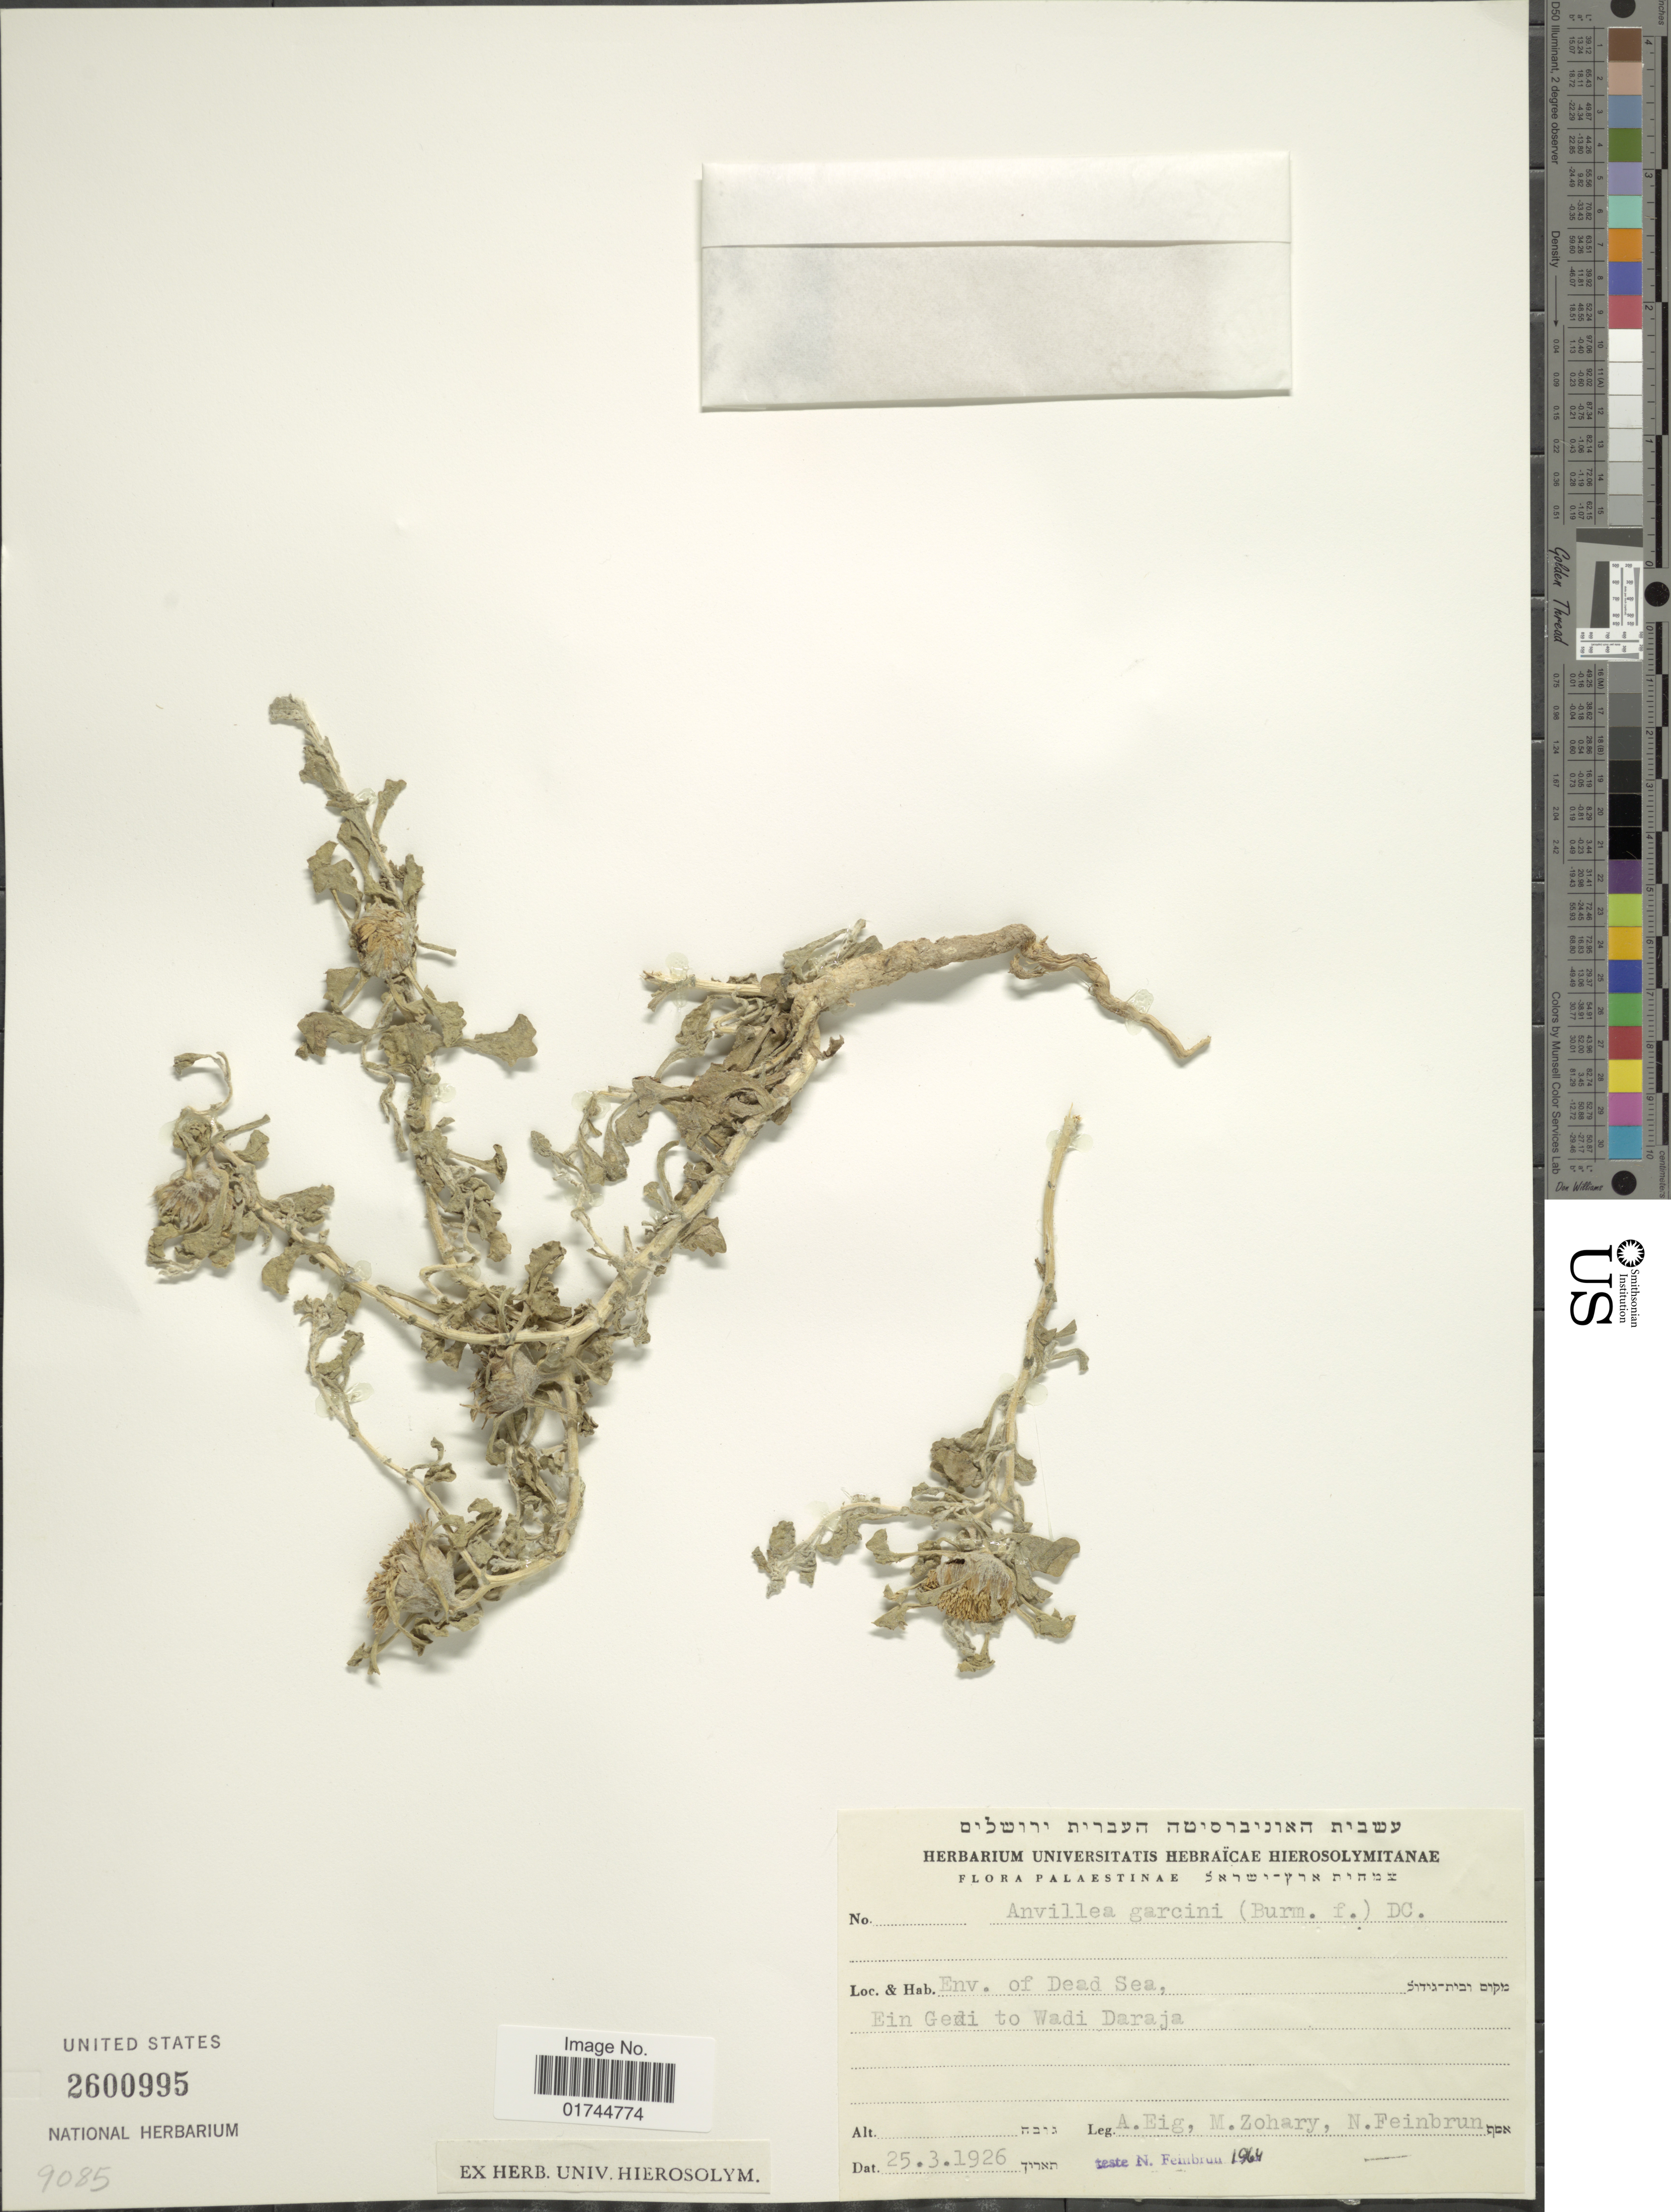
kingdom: Plantae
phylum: Tracheophyta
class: Magnoliopsida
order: Asterales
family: Asteraceae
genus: Anvillea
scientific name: Anvillea garcinii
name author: (Burm. f.) DC.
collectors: A. Eig, M. Zohary & N. Feinbrun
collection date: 1926-03-25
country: Israel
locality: Palaestinae, Env. of Dead Sea, Ein Gedi to Wadi Daraja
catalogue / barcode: US 2600995